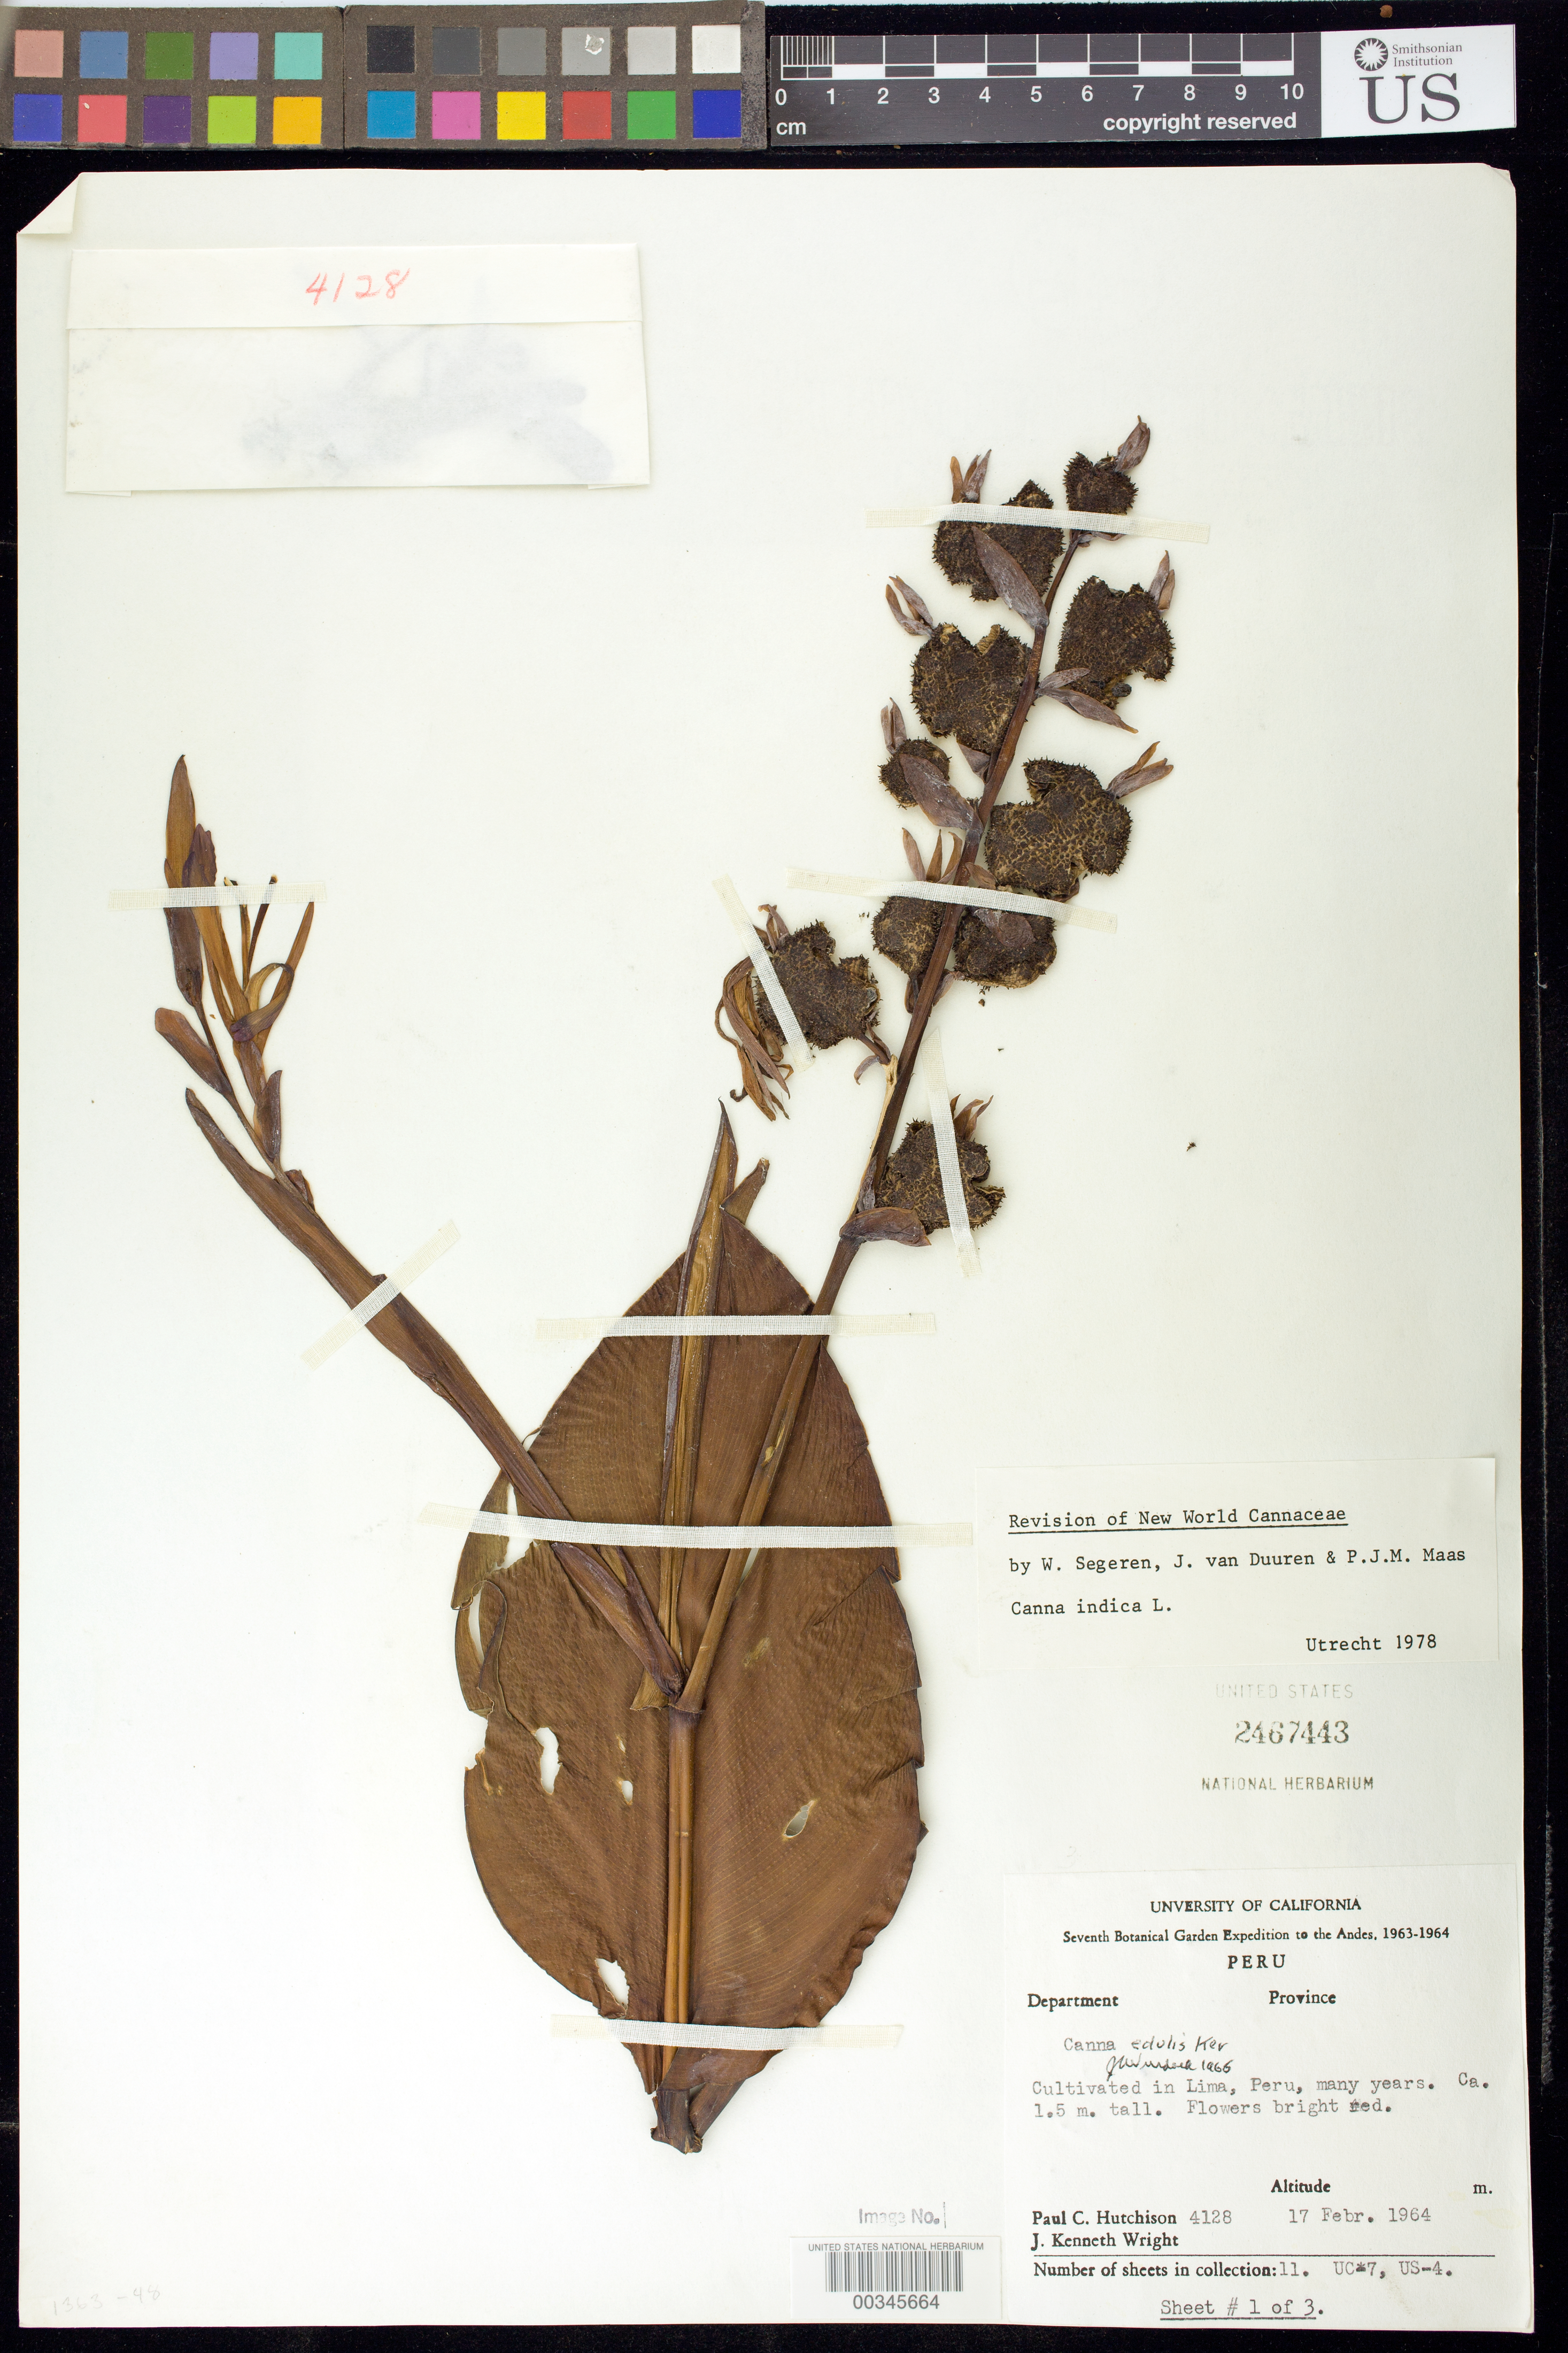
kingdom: Plantae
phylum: Tracheophyta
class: Liliopsida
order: Zingiberales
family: Cannaceae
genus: Canna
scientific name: Canna indica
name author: L.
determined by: Segeren, W.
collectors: P. C. Hutchison & J. K. Wright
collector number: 4128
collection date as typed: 17 Feb 1964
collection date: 1964-02-17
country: Peru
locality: The Andes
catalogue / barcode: US 2467443